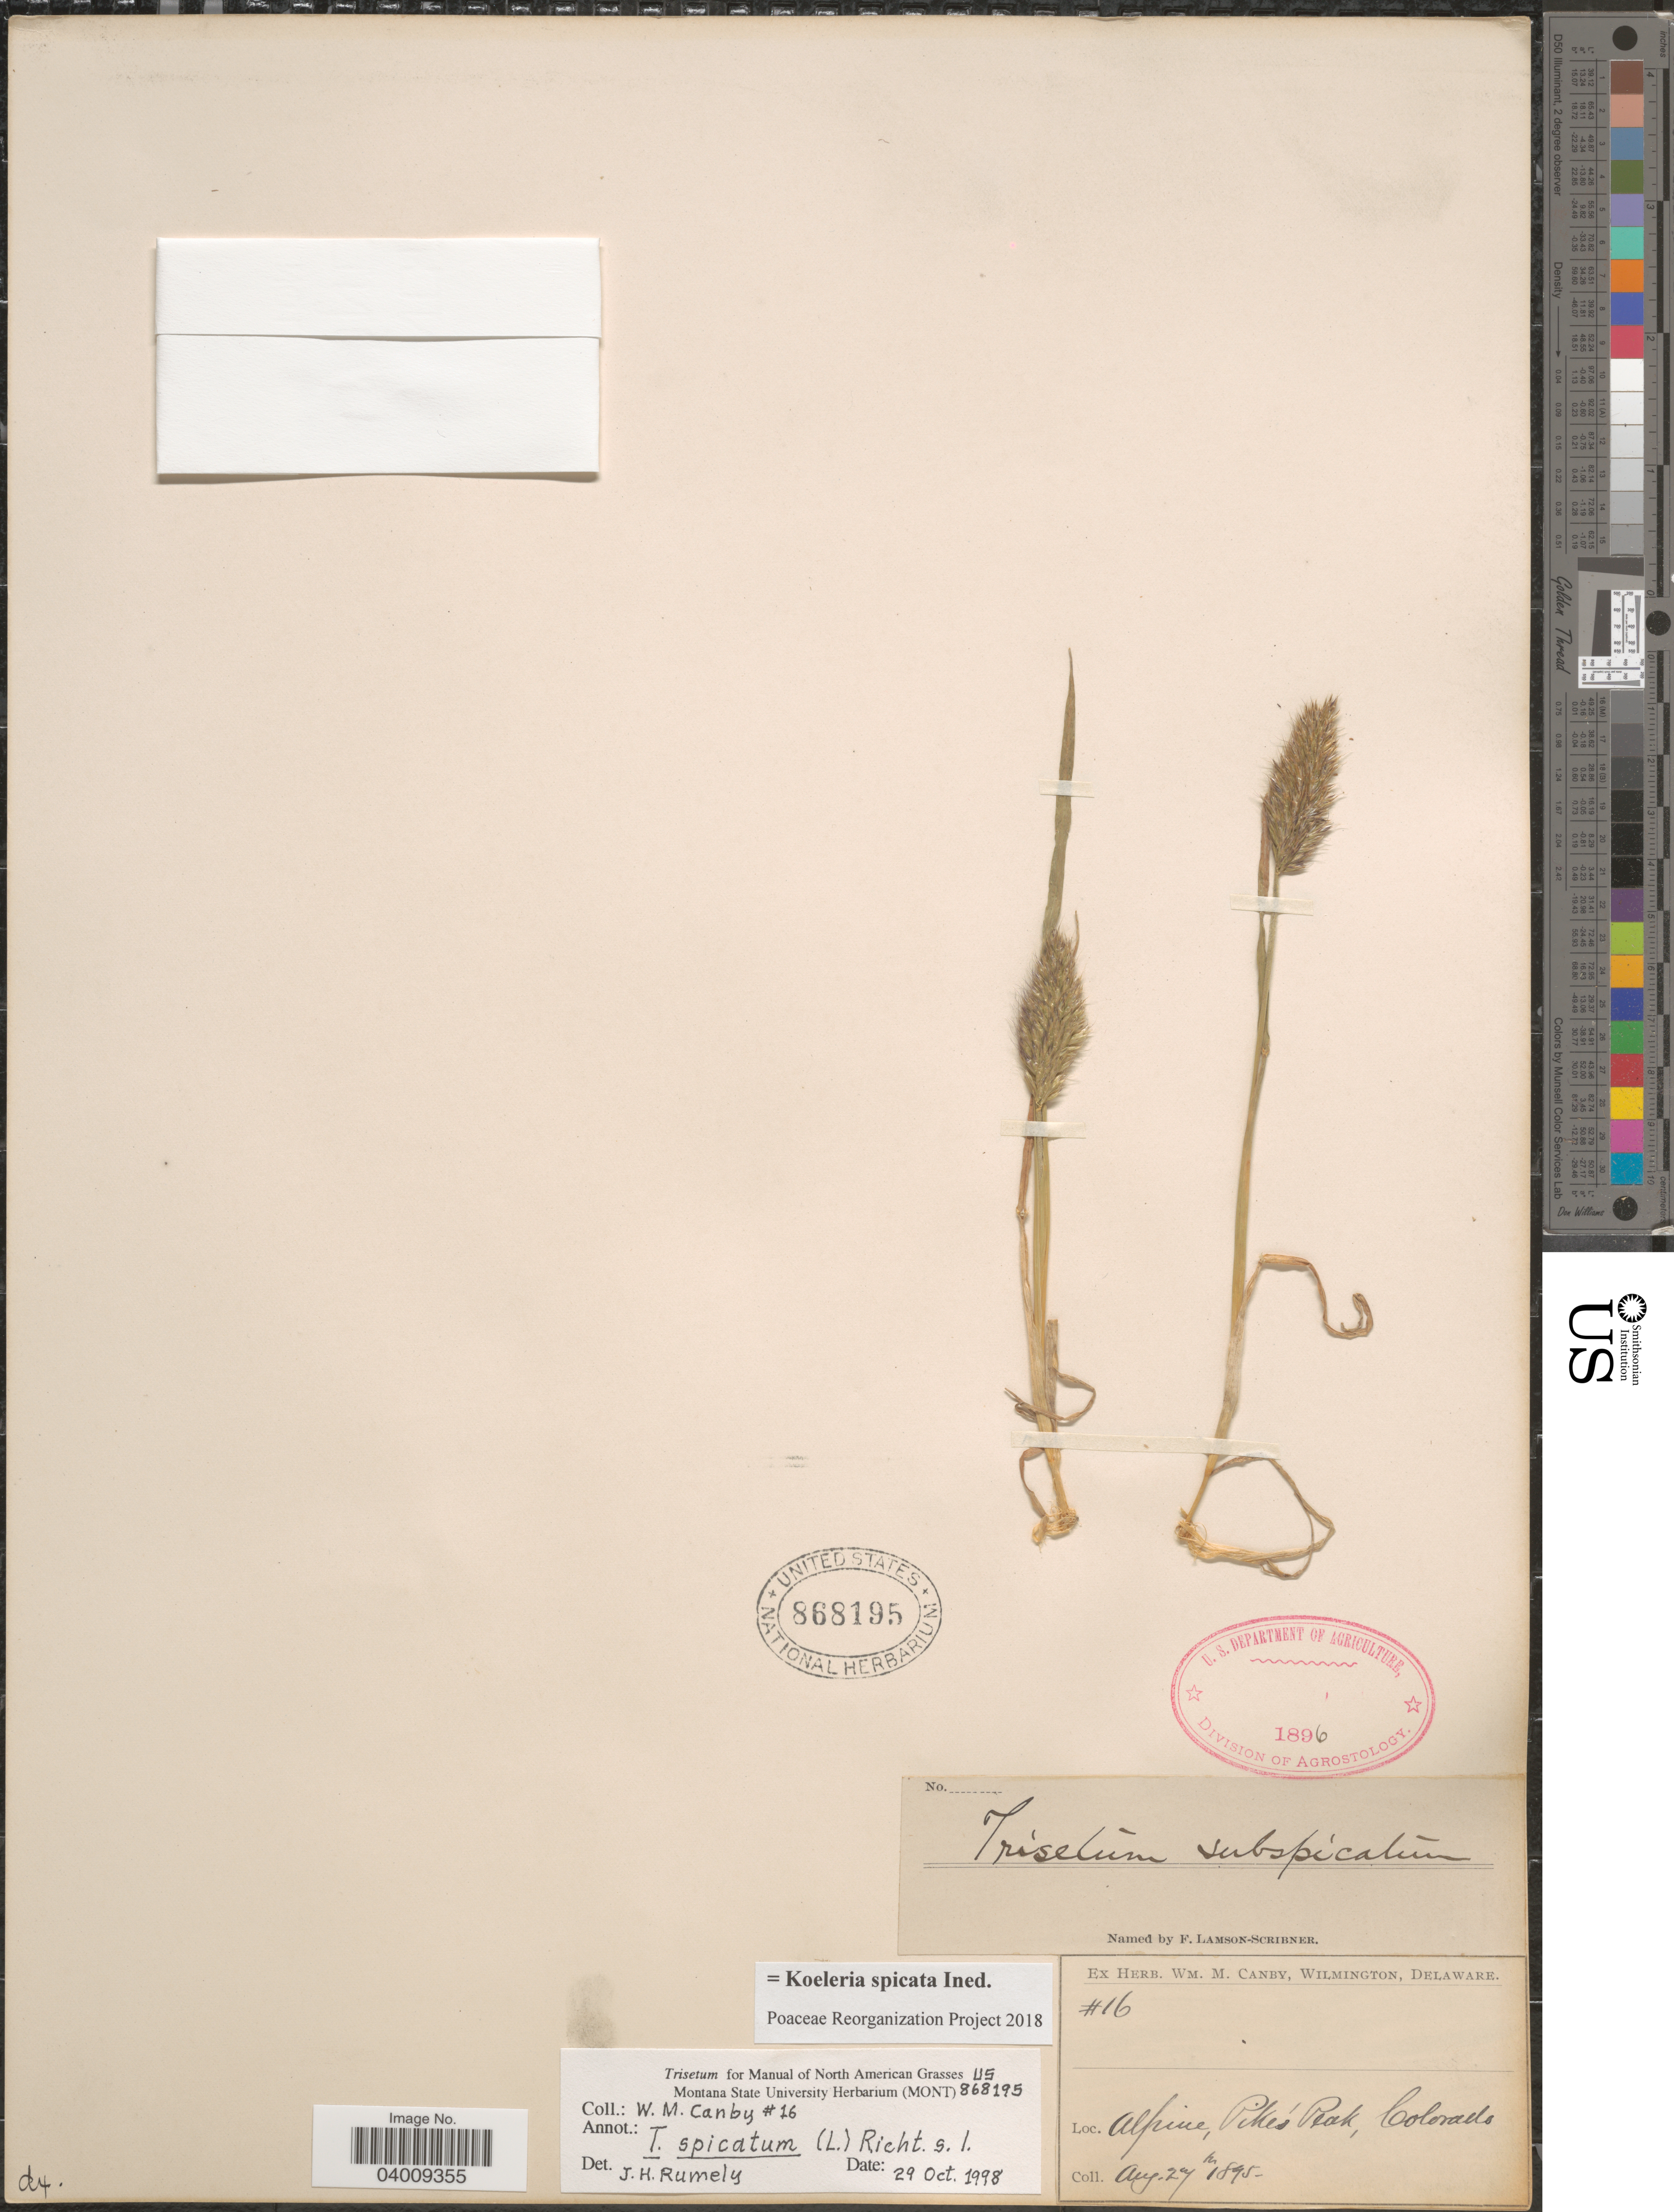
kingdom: Plantae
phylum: Tracheophyta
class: Liliopsida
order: Poales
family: Poaceae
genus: Koeleria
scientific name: Koeleria spicata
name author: (L.) Barberá et al.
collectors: ex herb. W.M. Canby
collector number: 16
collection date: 1895-08-27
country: United States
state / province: Colorado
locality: Alpine, Pike's Peak.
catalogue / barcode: US 868195